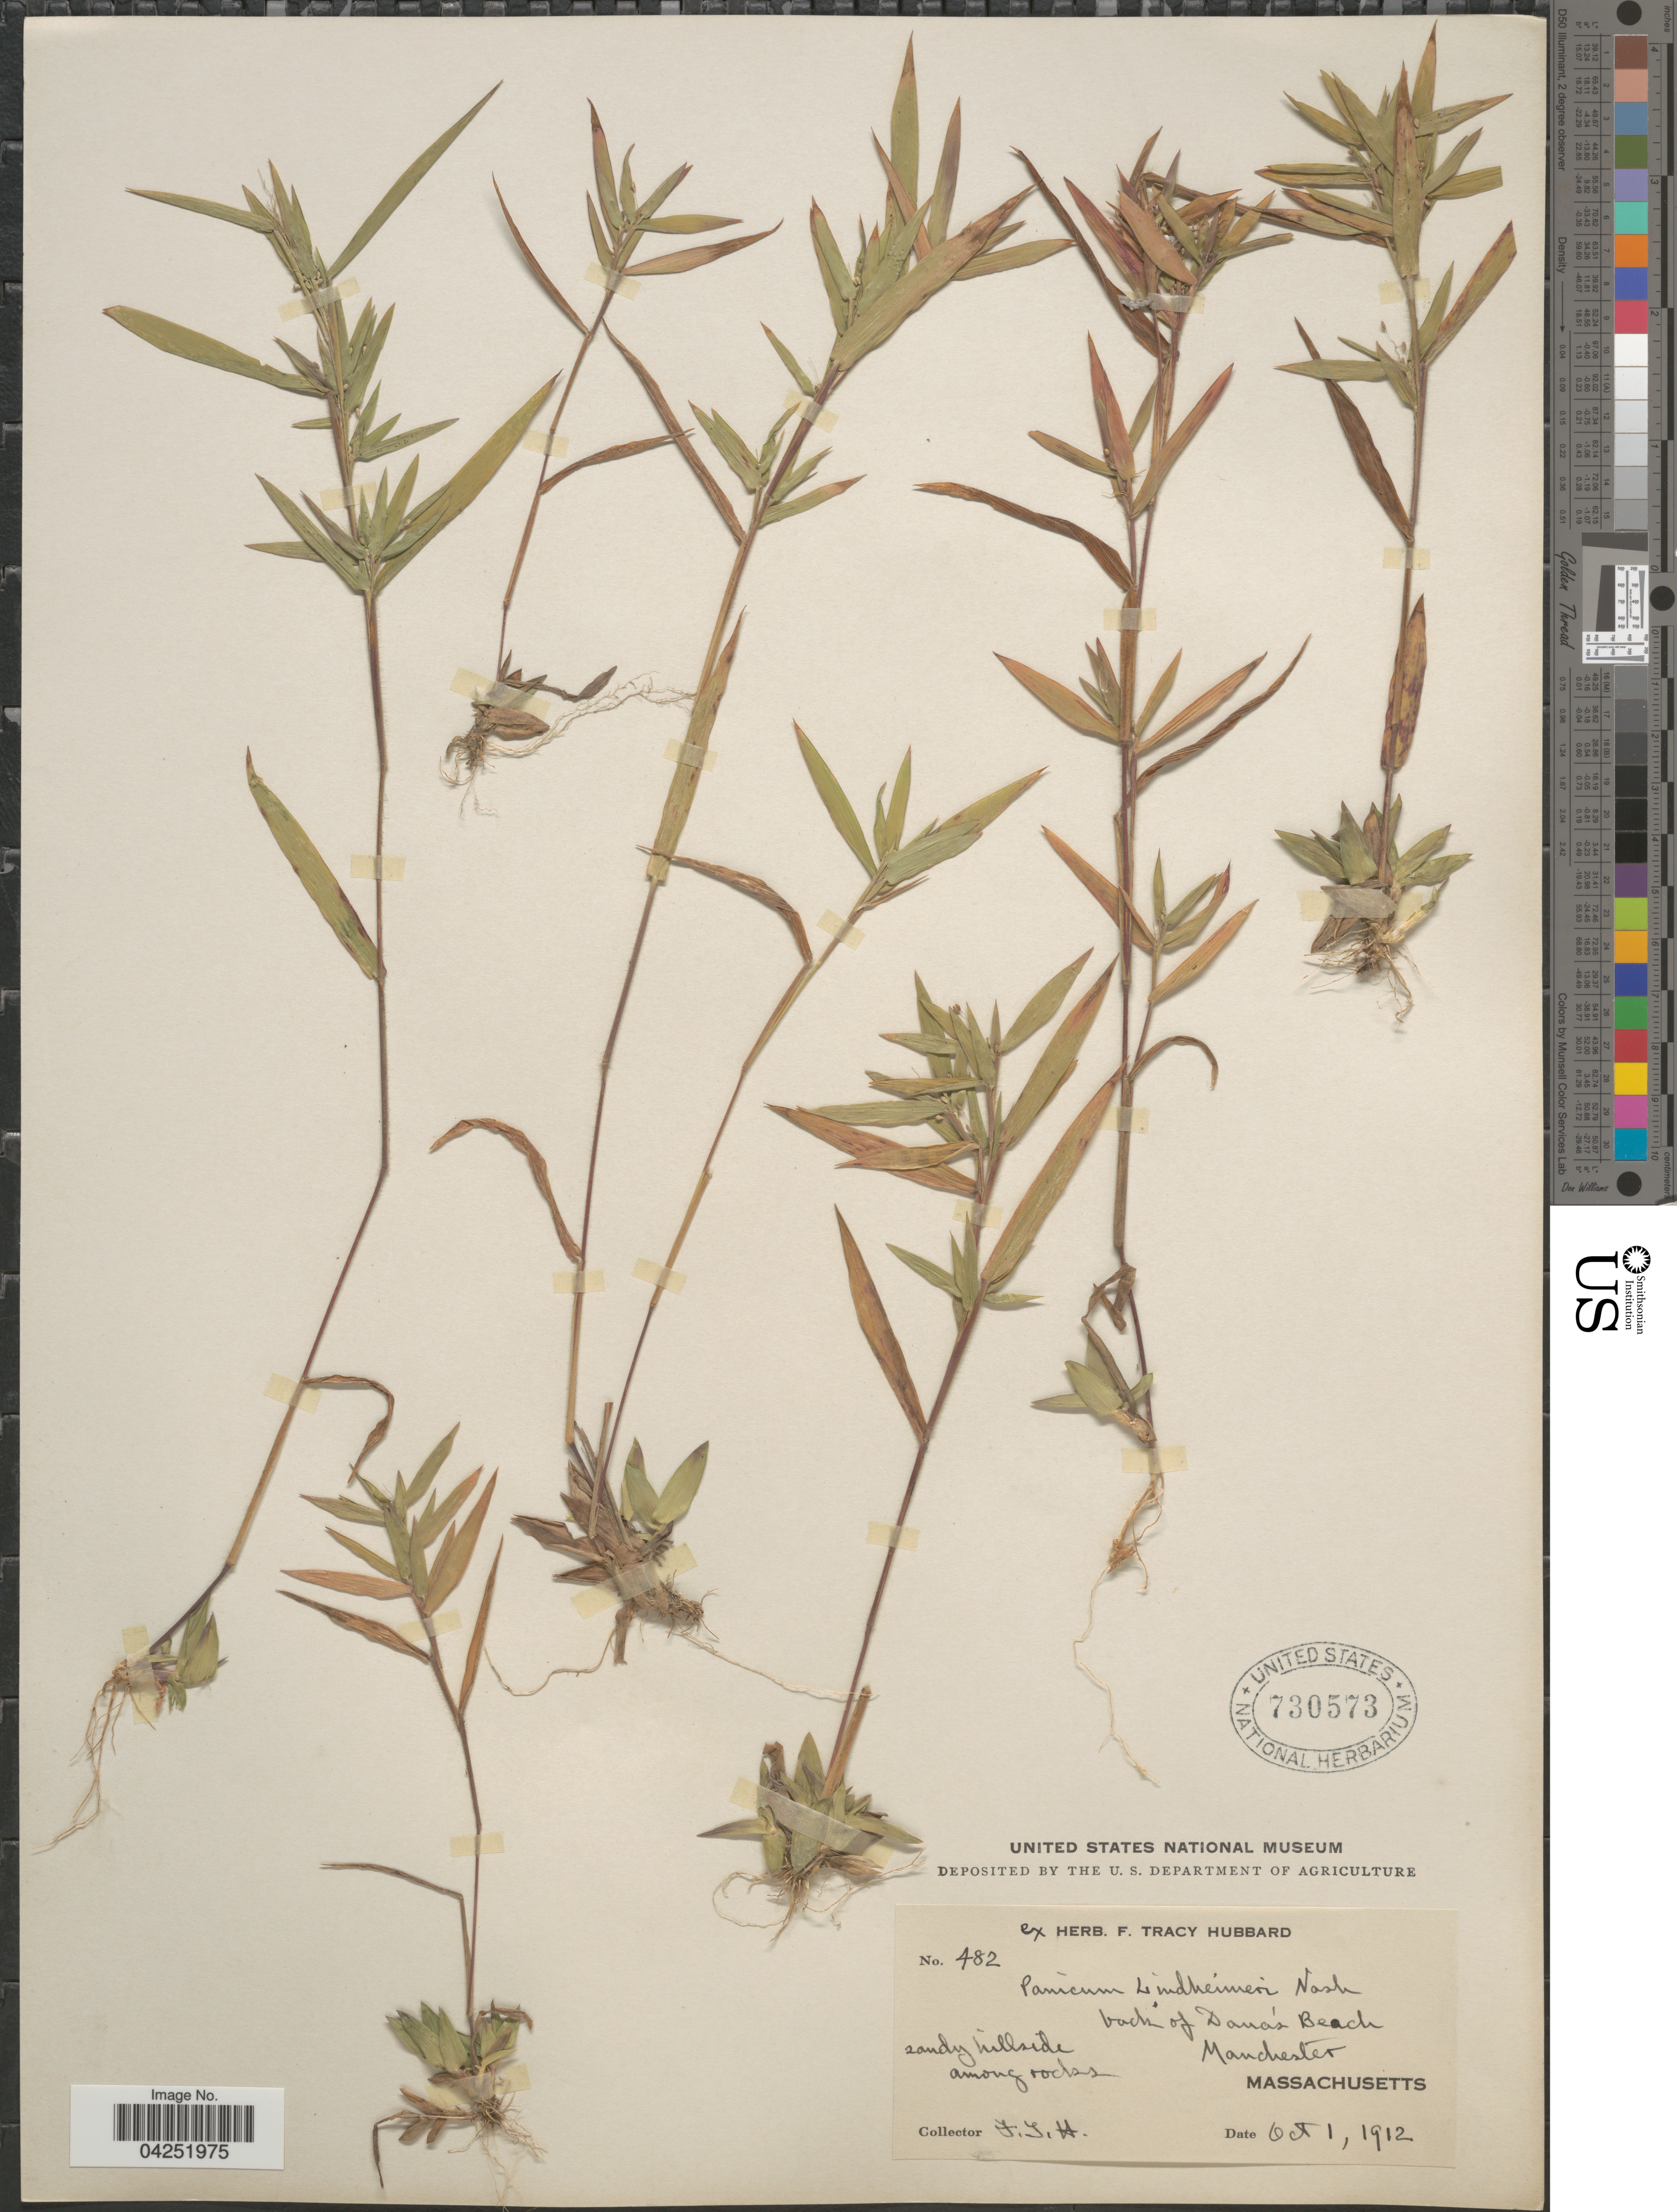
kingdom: Plantae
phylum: Tracheophyta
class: Liliopsida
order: Poales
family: Poaceae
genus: Dichanthelium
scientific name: Dichanthelium acuminatum var. lindheimeri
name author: (Nash) Gould & C.A. Clark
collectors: F. T. Hubbard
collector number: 482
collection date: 1912-10-01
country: United States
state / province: Massachusetts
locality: Back of Dana's Beach Manchester. Sandy hillside.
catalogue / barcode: US 730573